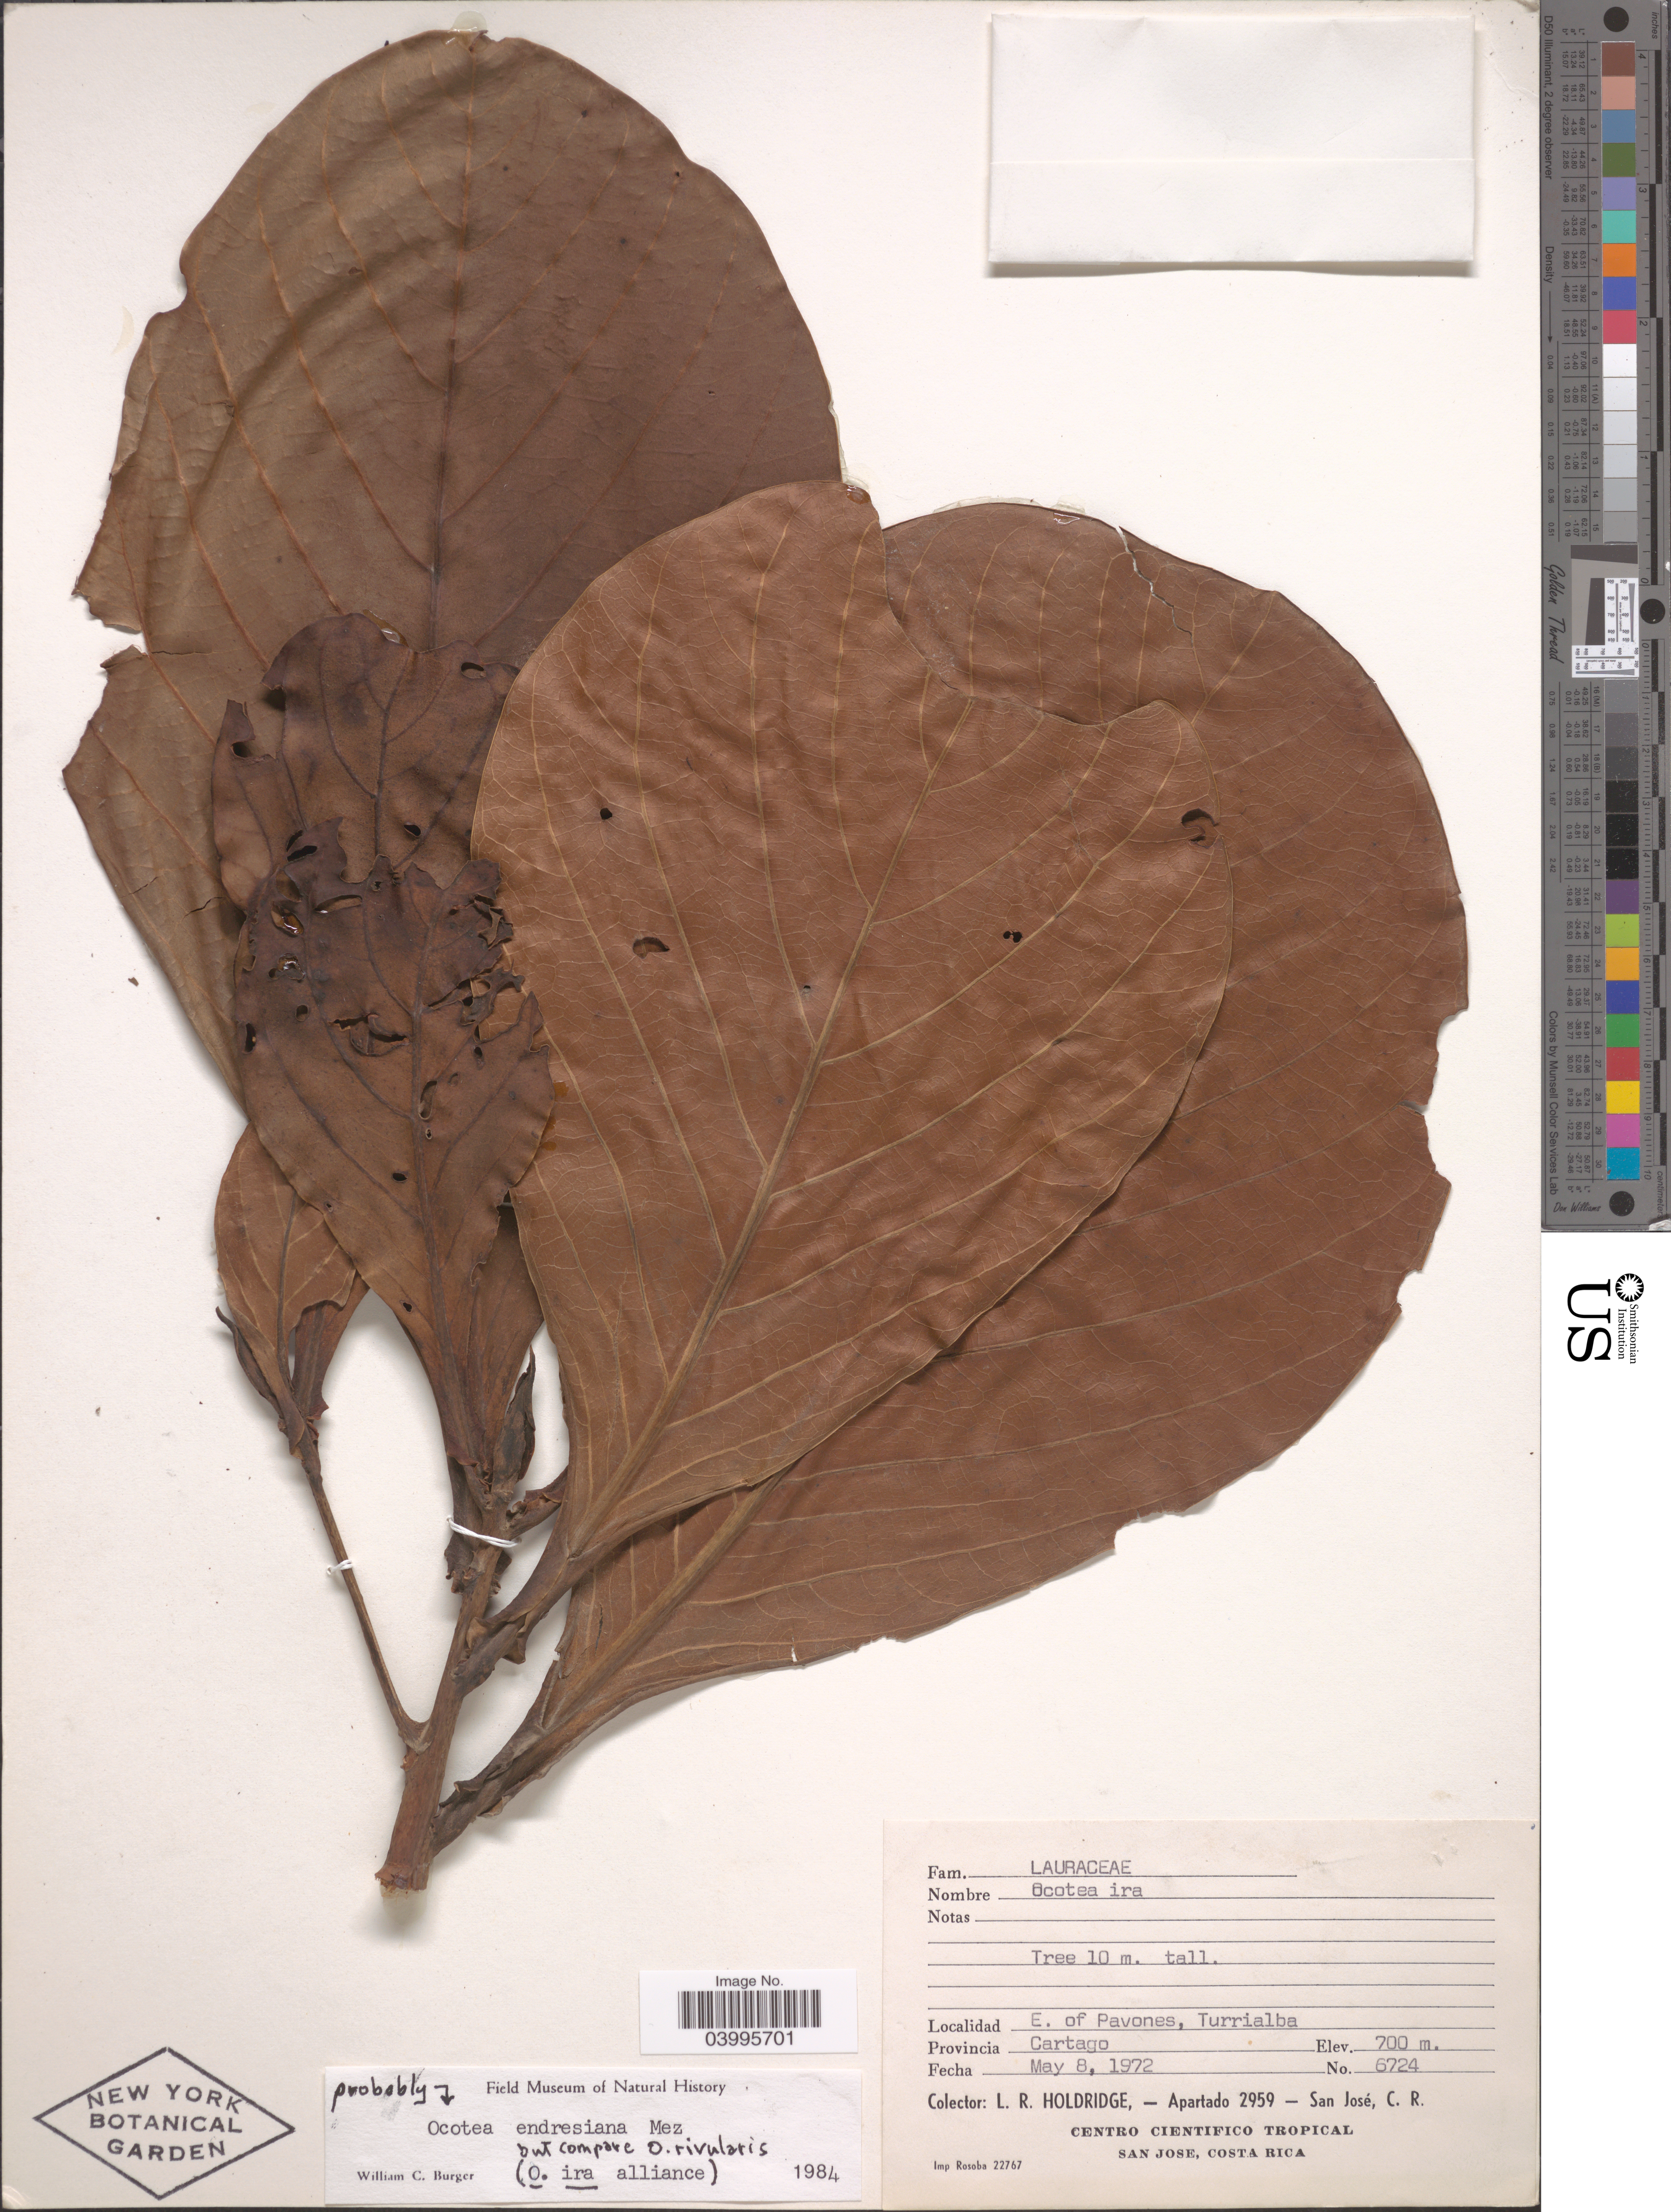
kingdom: Plantae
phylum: Tracheophyta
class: Magnoliopsida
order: Laurales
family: Lauraceae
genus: Ocotea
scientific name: Ocotea endresiana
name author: Mez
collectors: L. Holdridge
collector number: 6724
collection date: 1972-05-08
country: Costa Rica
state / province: Cartago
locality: E. of Pavones, Turrialba.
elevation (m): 700